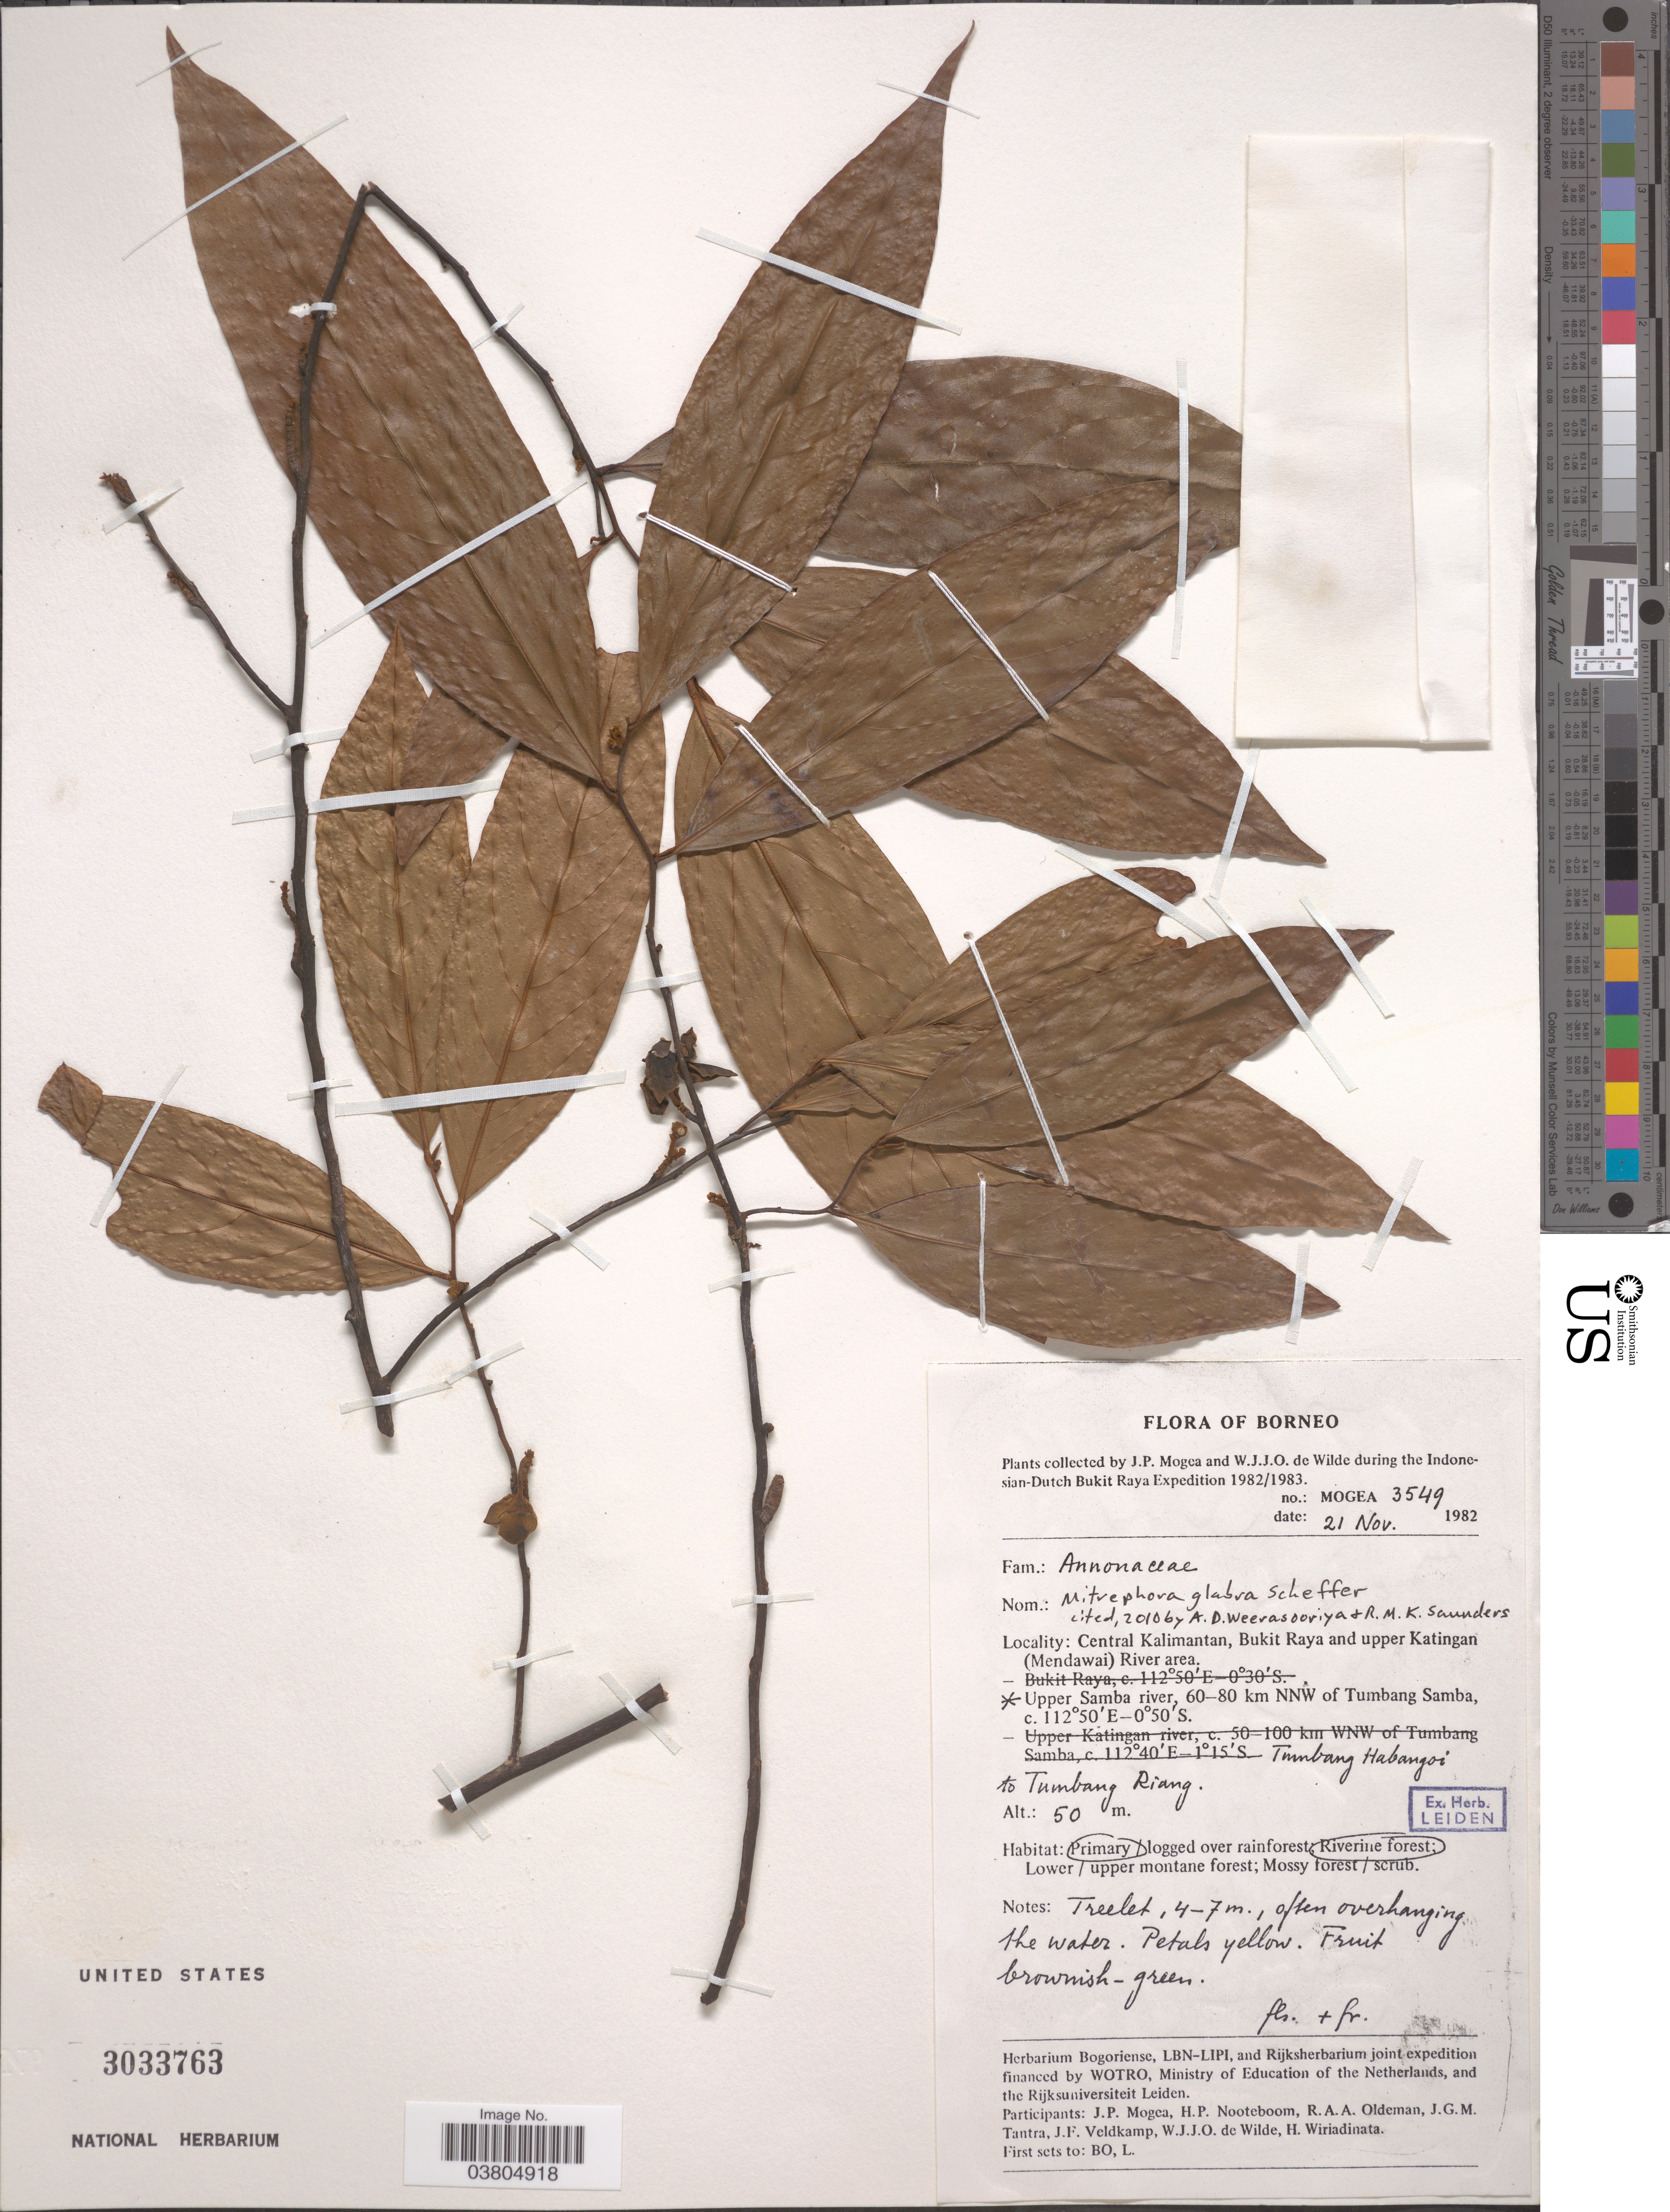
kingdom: Plantae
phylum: Tracheophyta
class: Magnoliopsida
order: Magnoliales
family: Annonaceae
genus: Mitrephora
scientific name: Mitrephora glabra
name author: Scheff.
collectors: J. Mogea & W. J. de Wilde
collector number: Mogea3549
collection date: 1982-11-21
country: Indonesia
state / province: Kalimantan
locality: Central Kalimantan, Bukit Raya and upper Katingan (Mendawai) River area. Upper Samba river, 60-80 km NNW of Tumbang Samba. To Tumbang Riang.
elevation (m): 50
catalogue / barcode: US 3033763